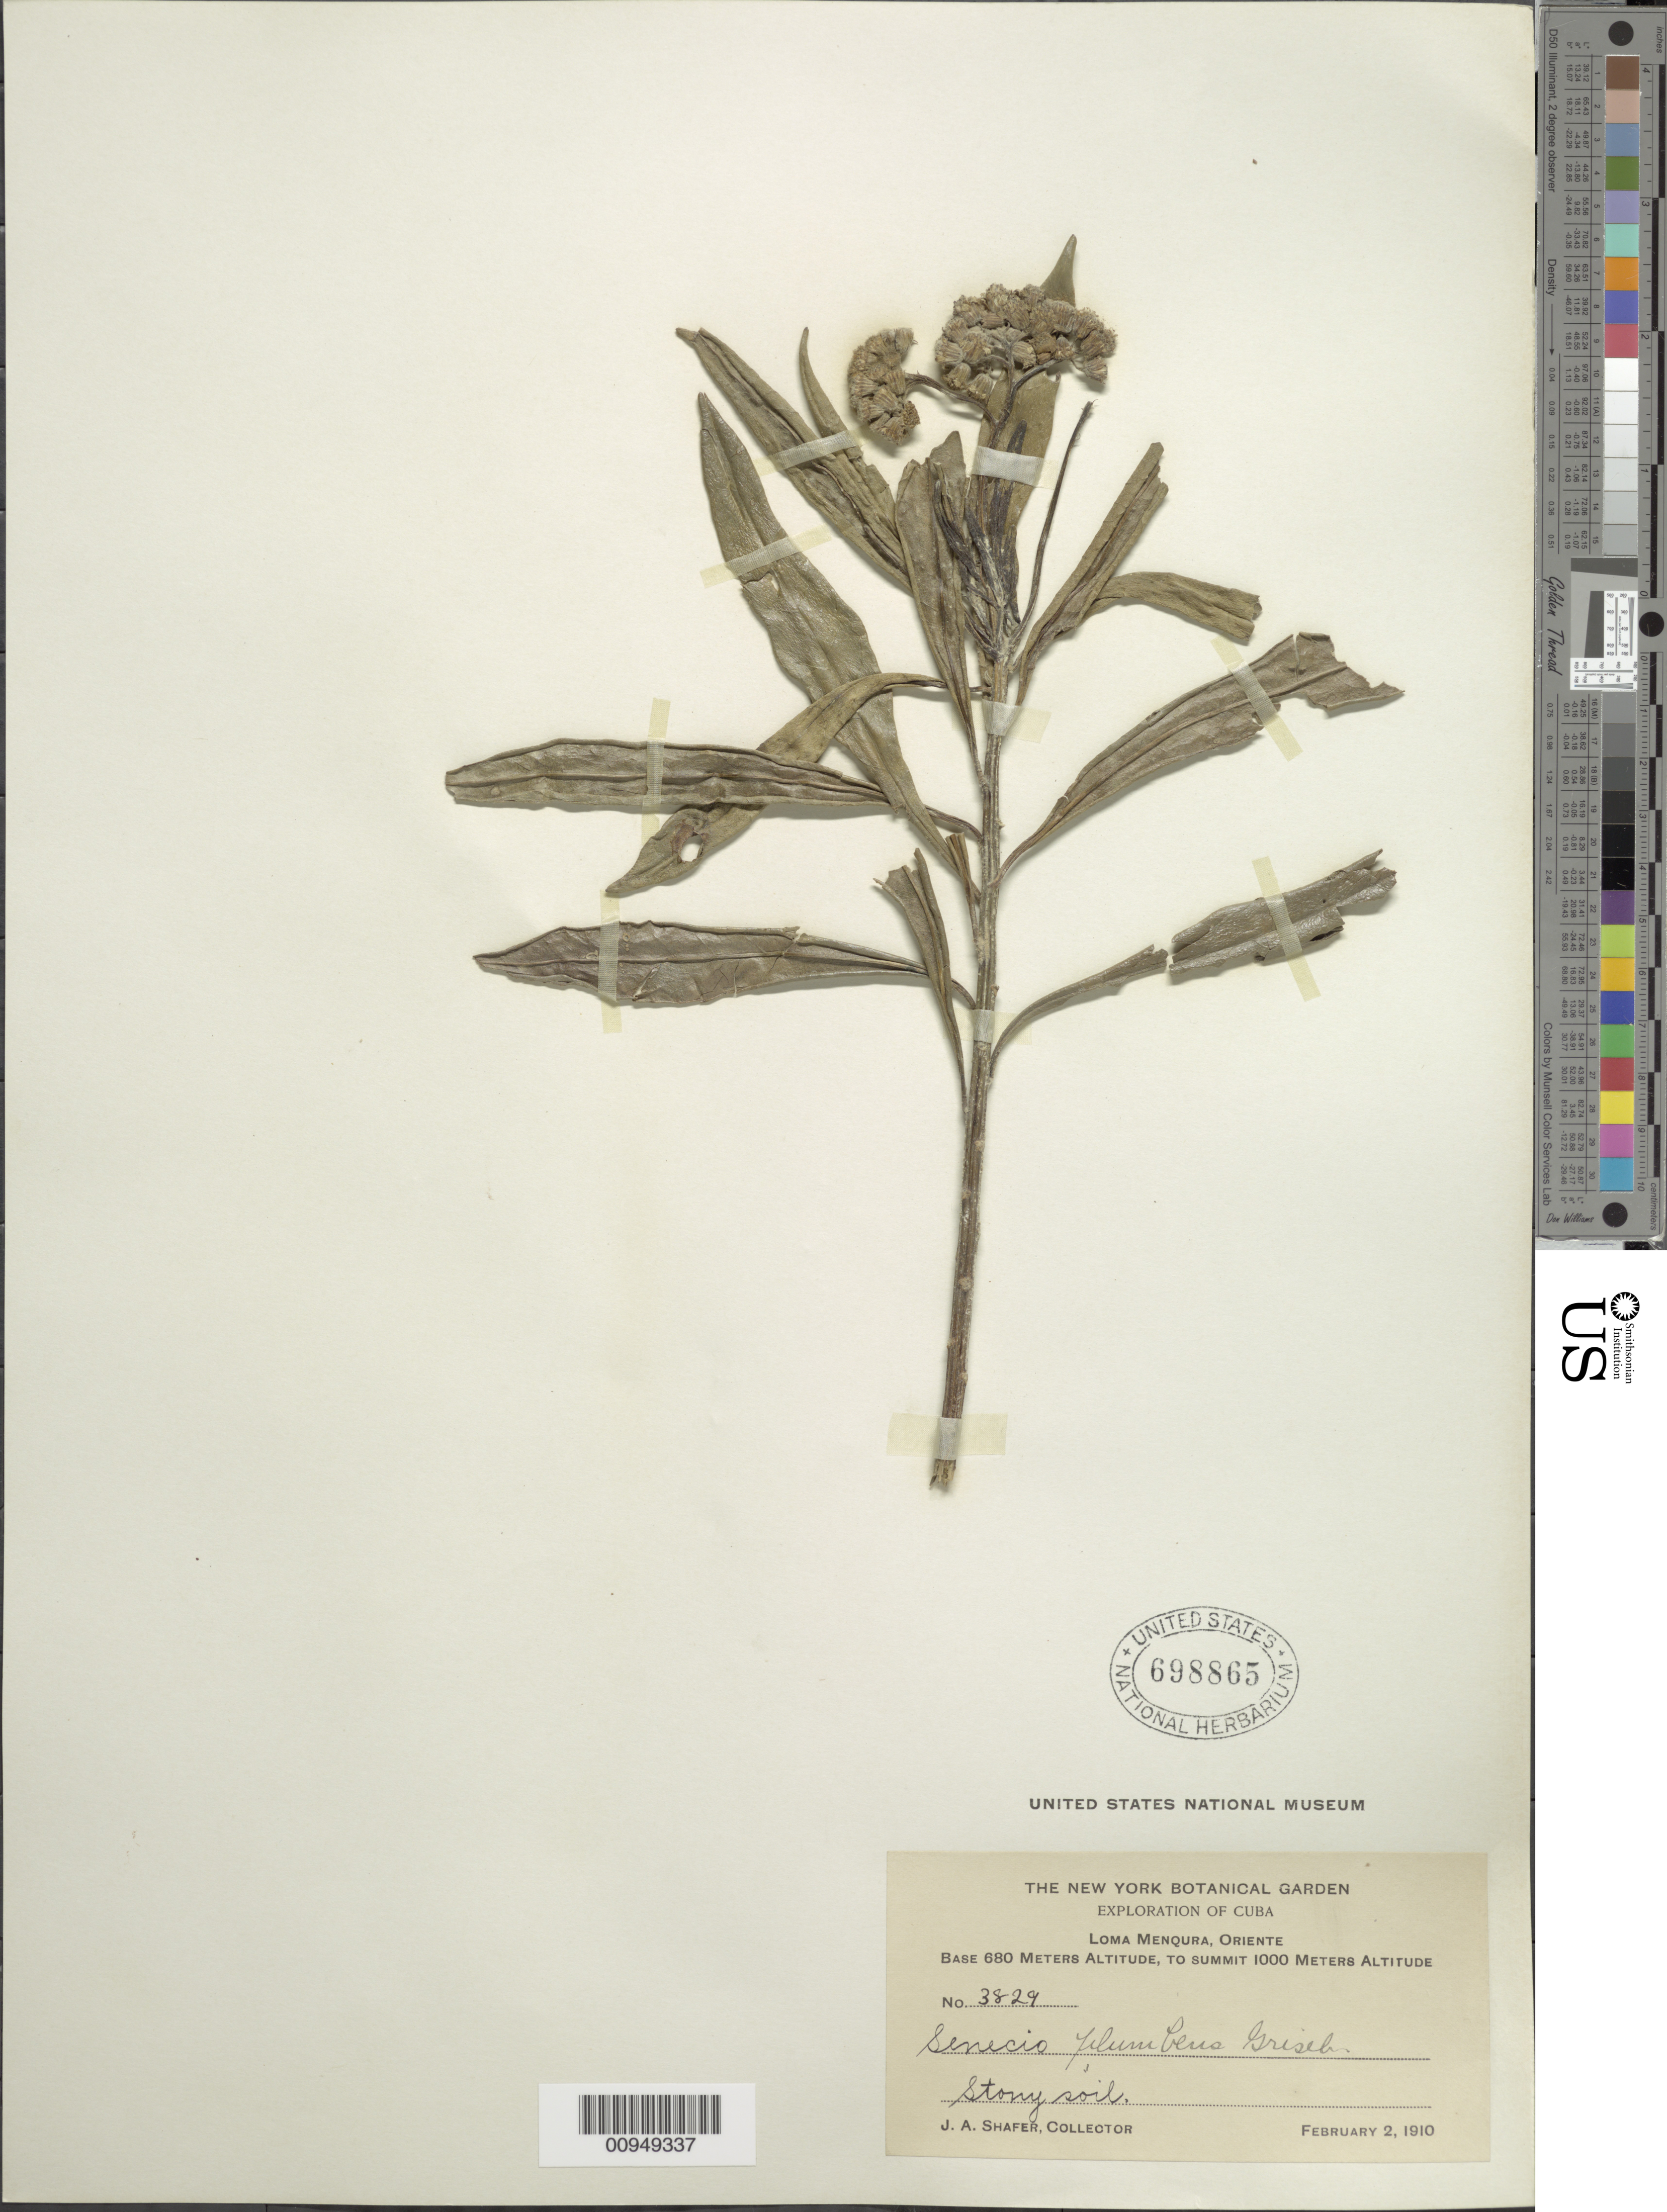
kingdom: Plantae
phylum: Tracheophyta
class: Magnoliopsida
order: Asterales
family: Asteraceae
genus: Senecio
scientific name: Senecio plumbeus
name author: Griseb.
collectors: J. A. Shafer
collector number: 3829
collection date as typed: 02 Feb 1910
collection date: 1910-02-02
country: Cuba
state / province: Oriente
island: Cuba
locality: Loma Menqura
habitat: Stony soil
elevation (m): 680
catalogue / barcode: US 698865